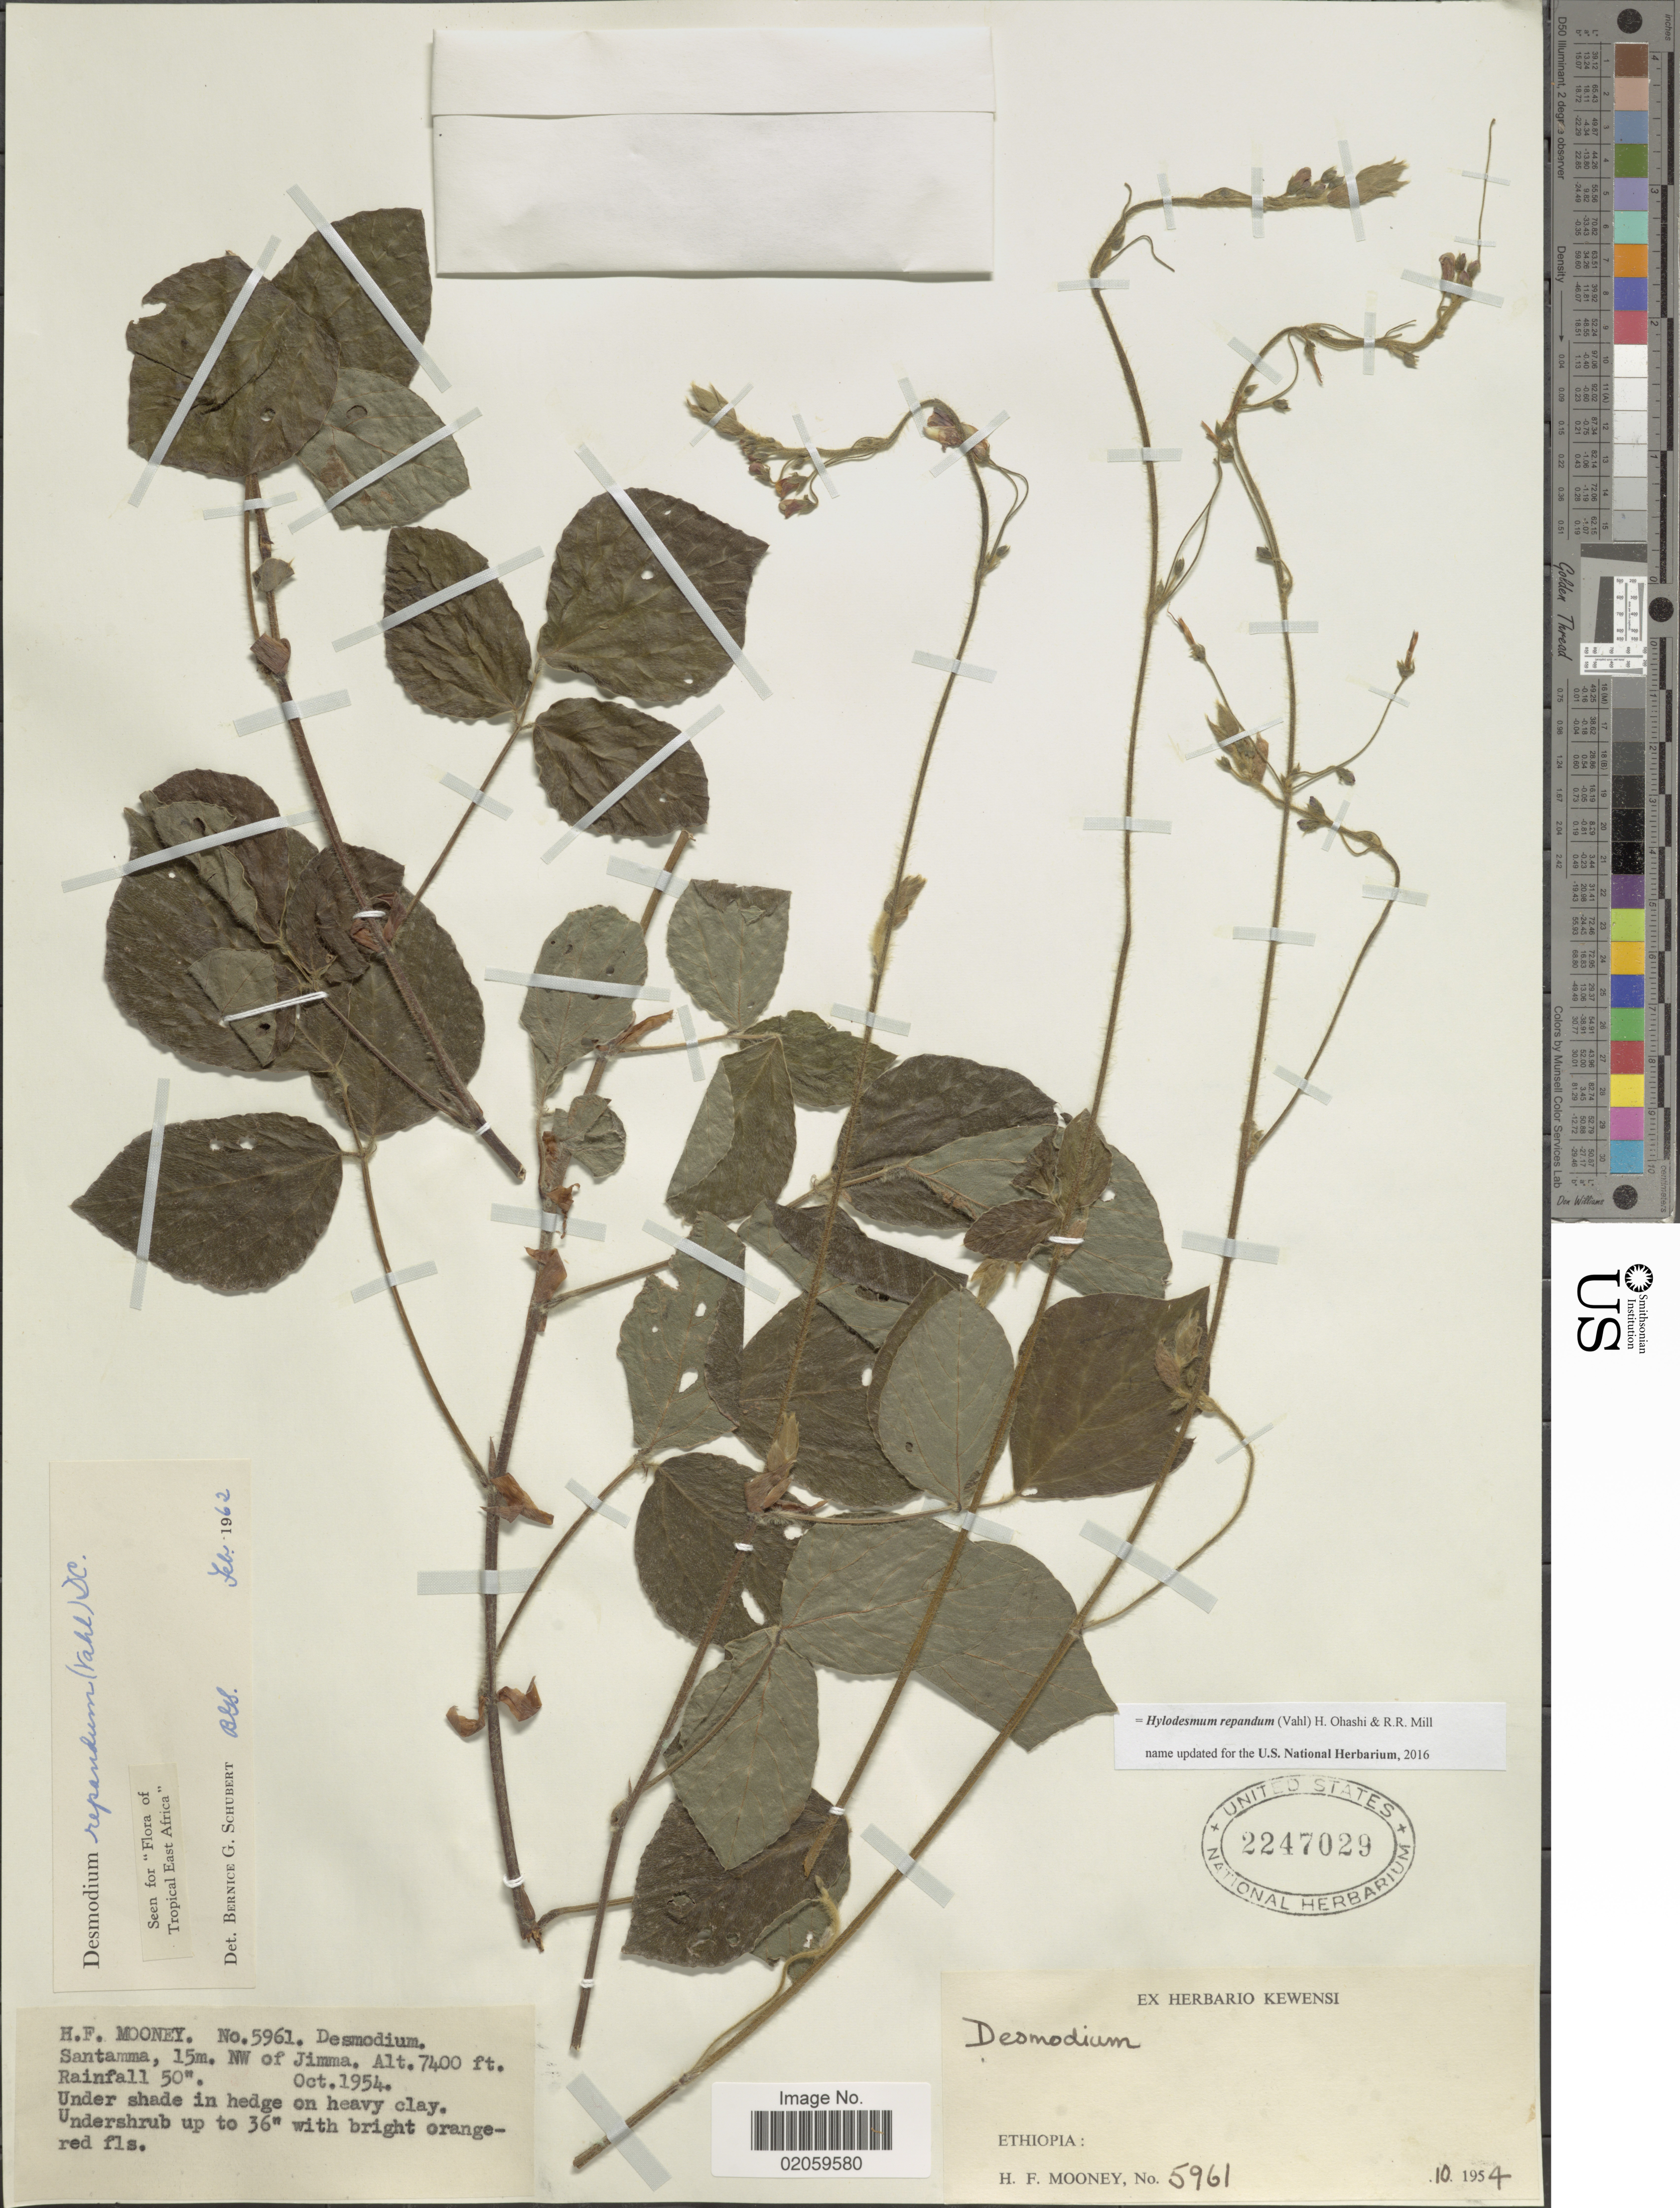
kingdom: Plantae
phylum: Tracheophyta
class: Magnoliopsida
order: Fabales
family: Fabaceae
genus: Hylodesmum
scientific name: Hylodesmum repandum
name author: (Vahl) H. Ohashi & R.R. Mill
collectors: H. Mooney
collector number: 5961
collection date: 1954-10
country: Ethiopia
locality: Santamma, 15m. NW of Jimma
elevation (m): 2256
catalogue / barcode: US 2247029